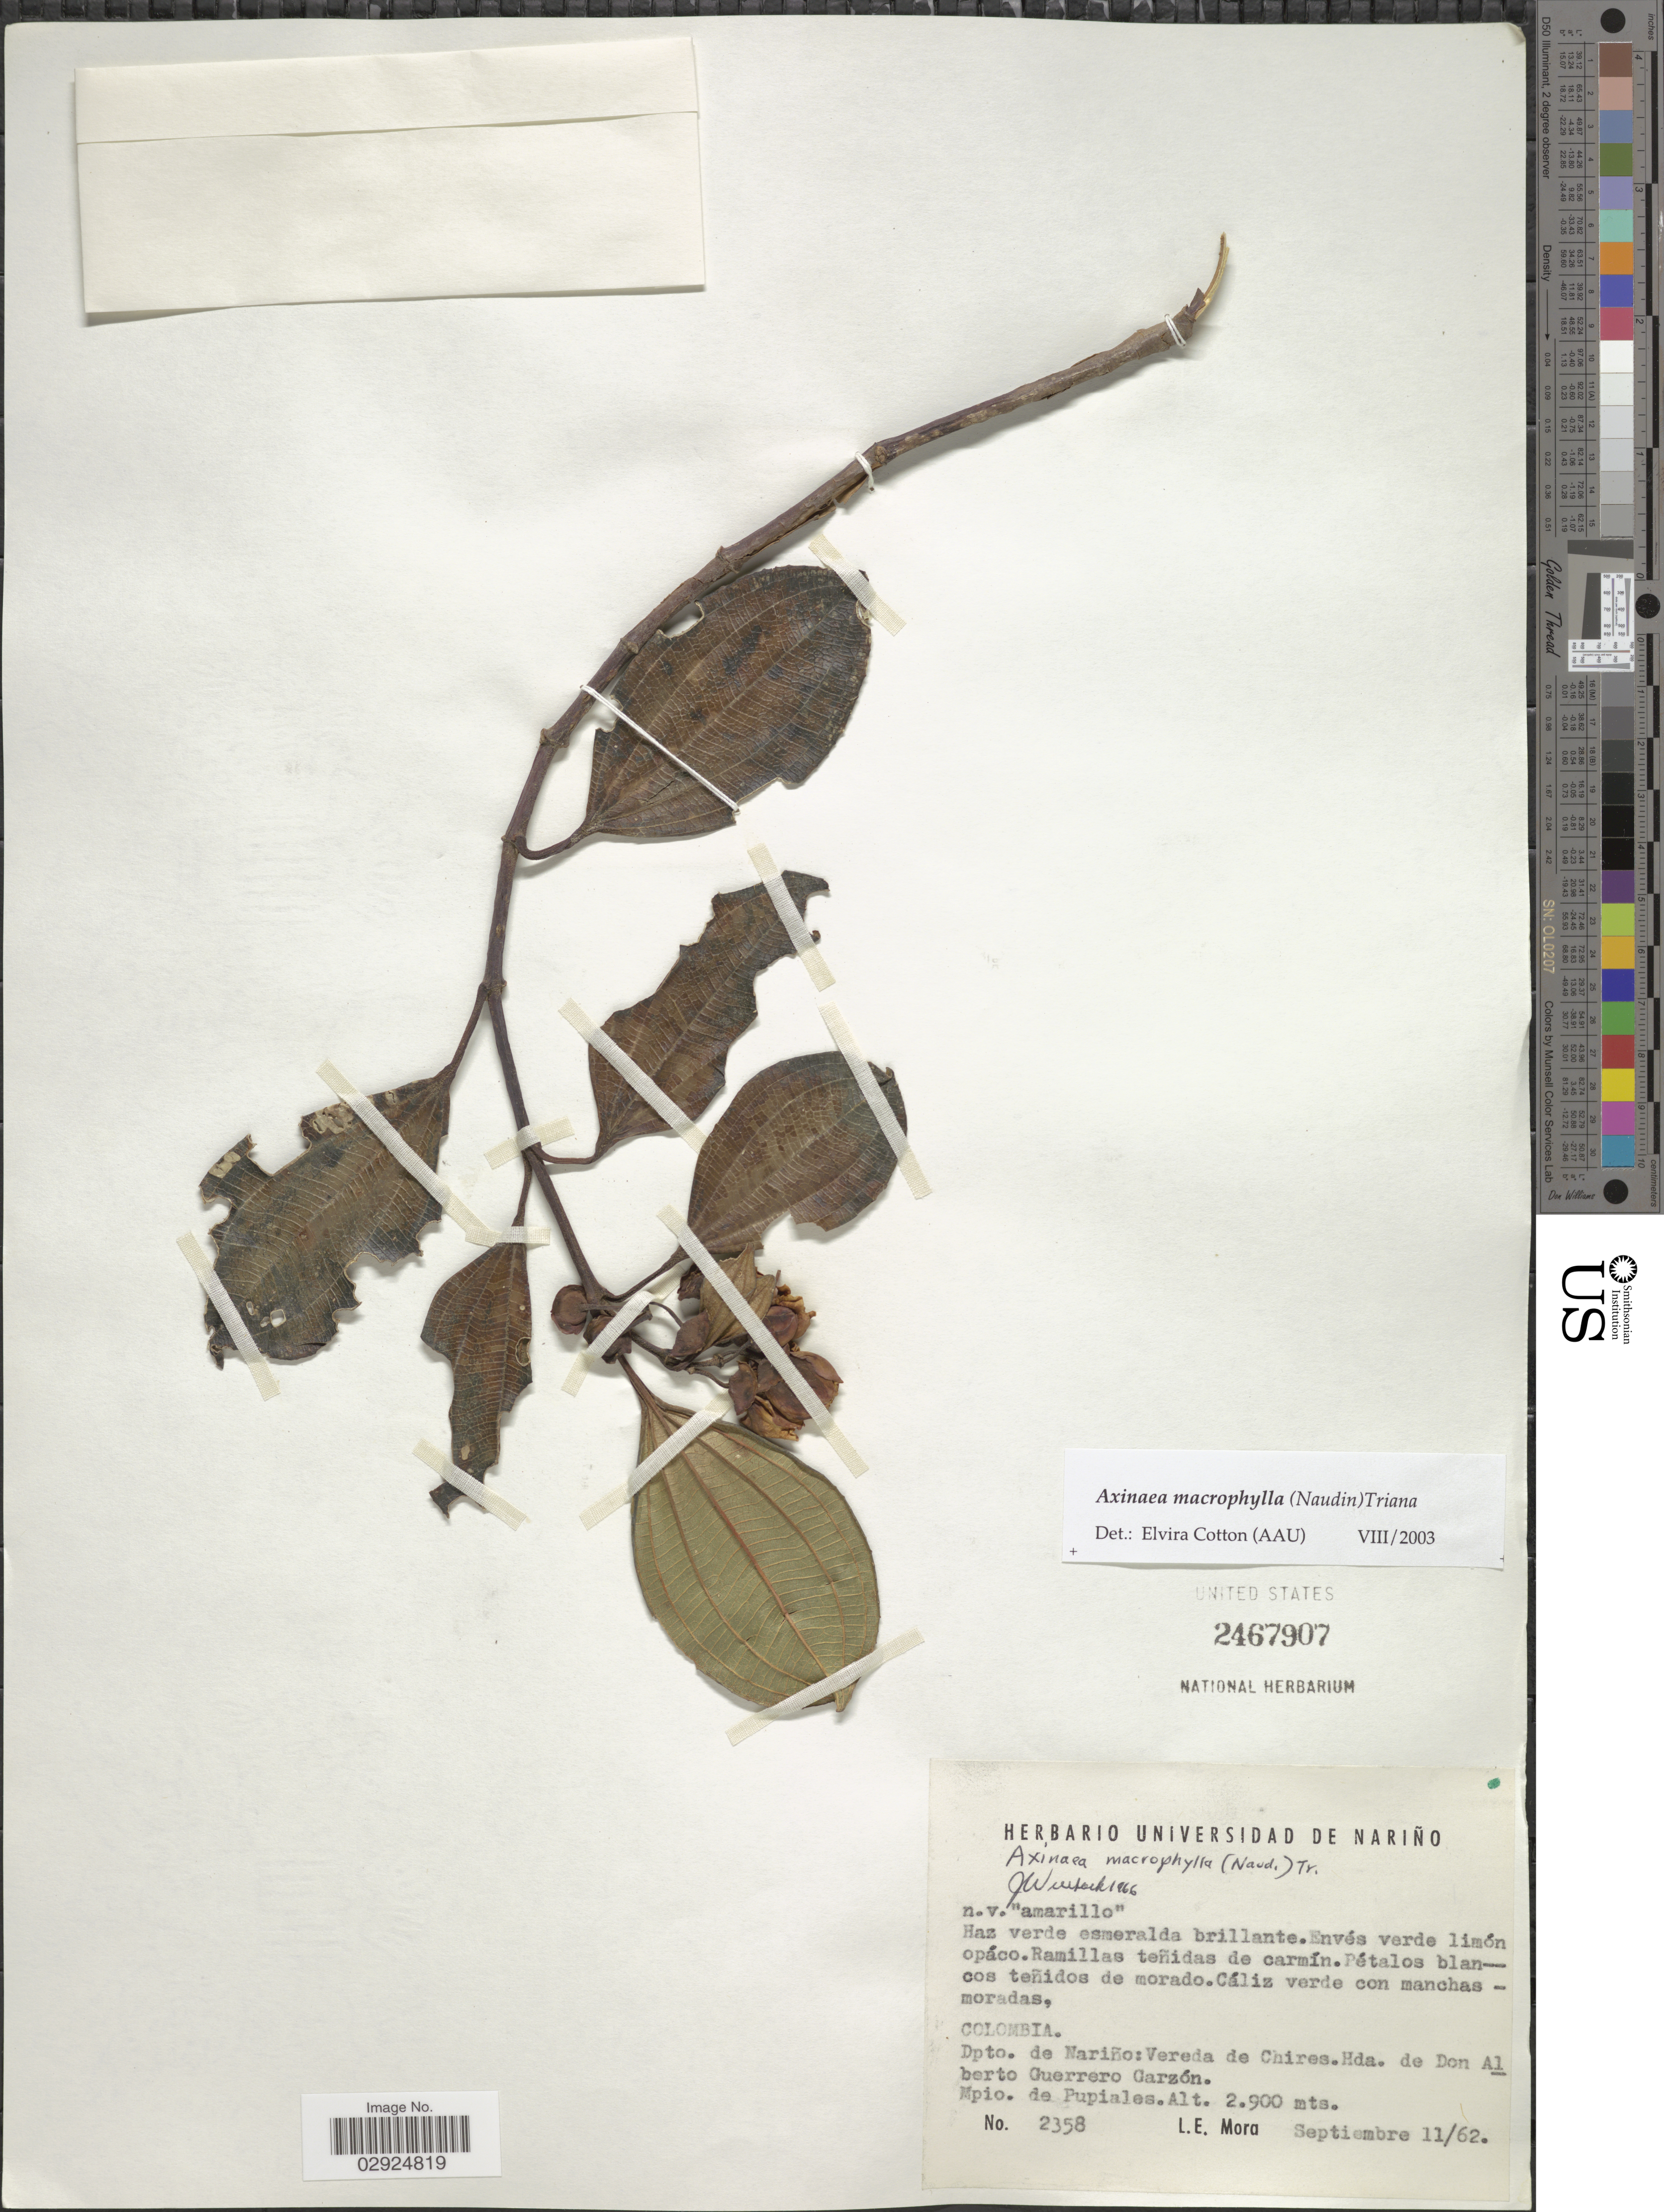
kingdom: Plantae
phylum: Tracheophyta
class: Magnoliopsida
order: Myrtales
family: Melastomataceae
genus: Axinaea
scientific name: Axinaea macrophylla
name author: (Naudin) Triana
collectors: L. Mora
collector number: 2358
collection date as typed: Transcribed d/m/y: 11/9/62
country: Colombia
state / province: Nariño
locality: Dpto. de Nariño: Vereda de Chires. Hda. de Don Alberto Guerrero Garzón. Mpio. de Pupiales.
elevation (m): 2900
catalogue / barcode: US 2467907